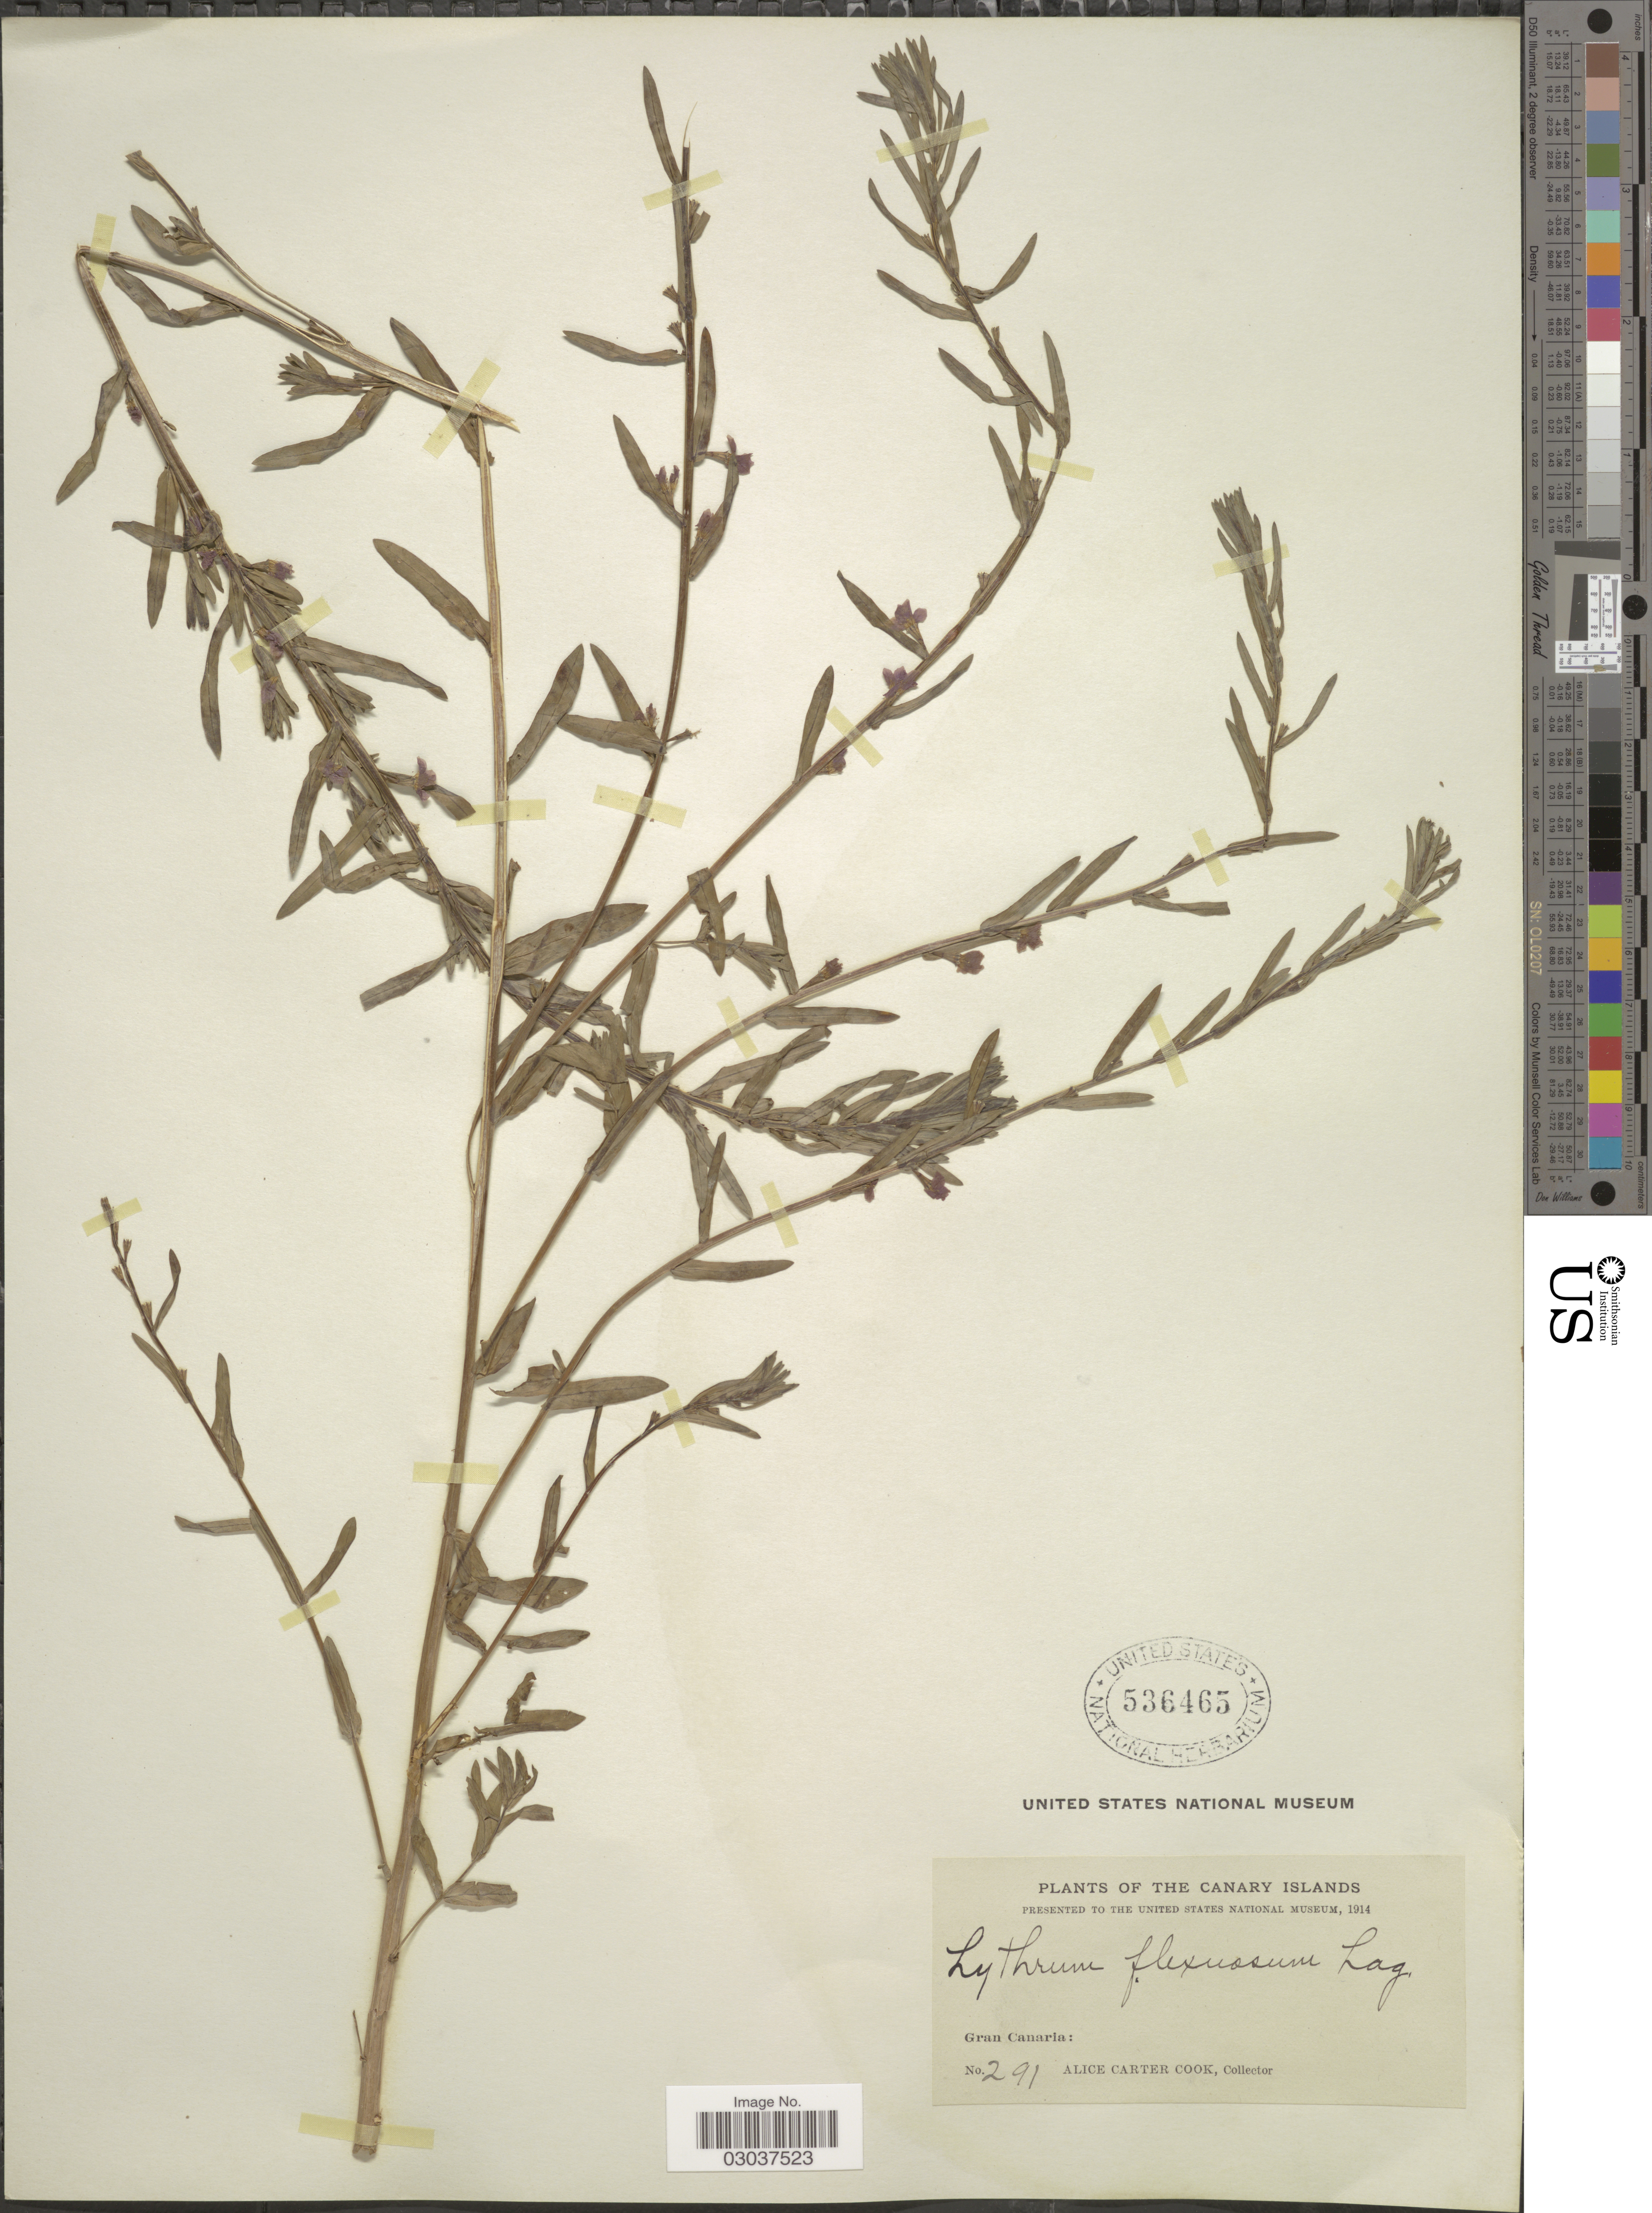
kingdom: Plantae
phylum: Tracheophyta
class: Magnoliopsida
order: Myrtales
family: Lythraceae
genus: Lythrum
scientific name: Lythrum flexuosum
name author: Lag.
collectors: Alice C. Cook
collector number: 291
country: Spain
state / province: Canarias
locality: The Canary Islands. Gran Canaria.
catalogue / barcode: US 536465